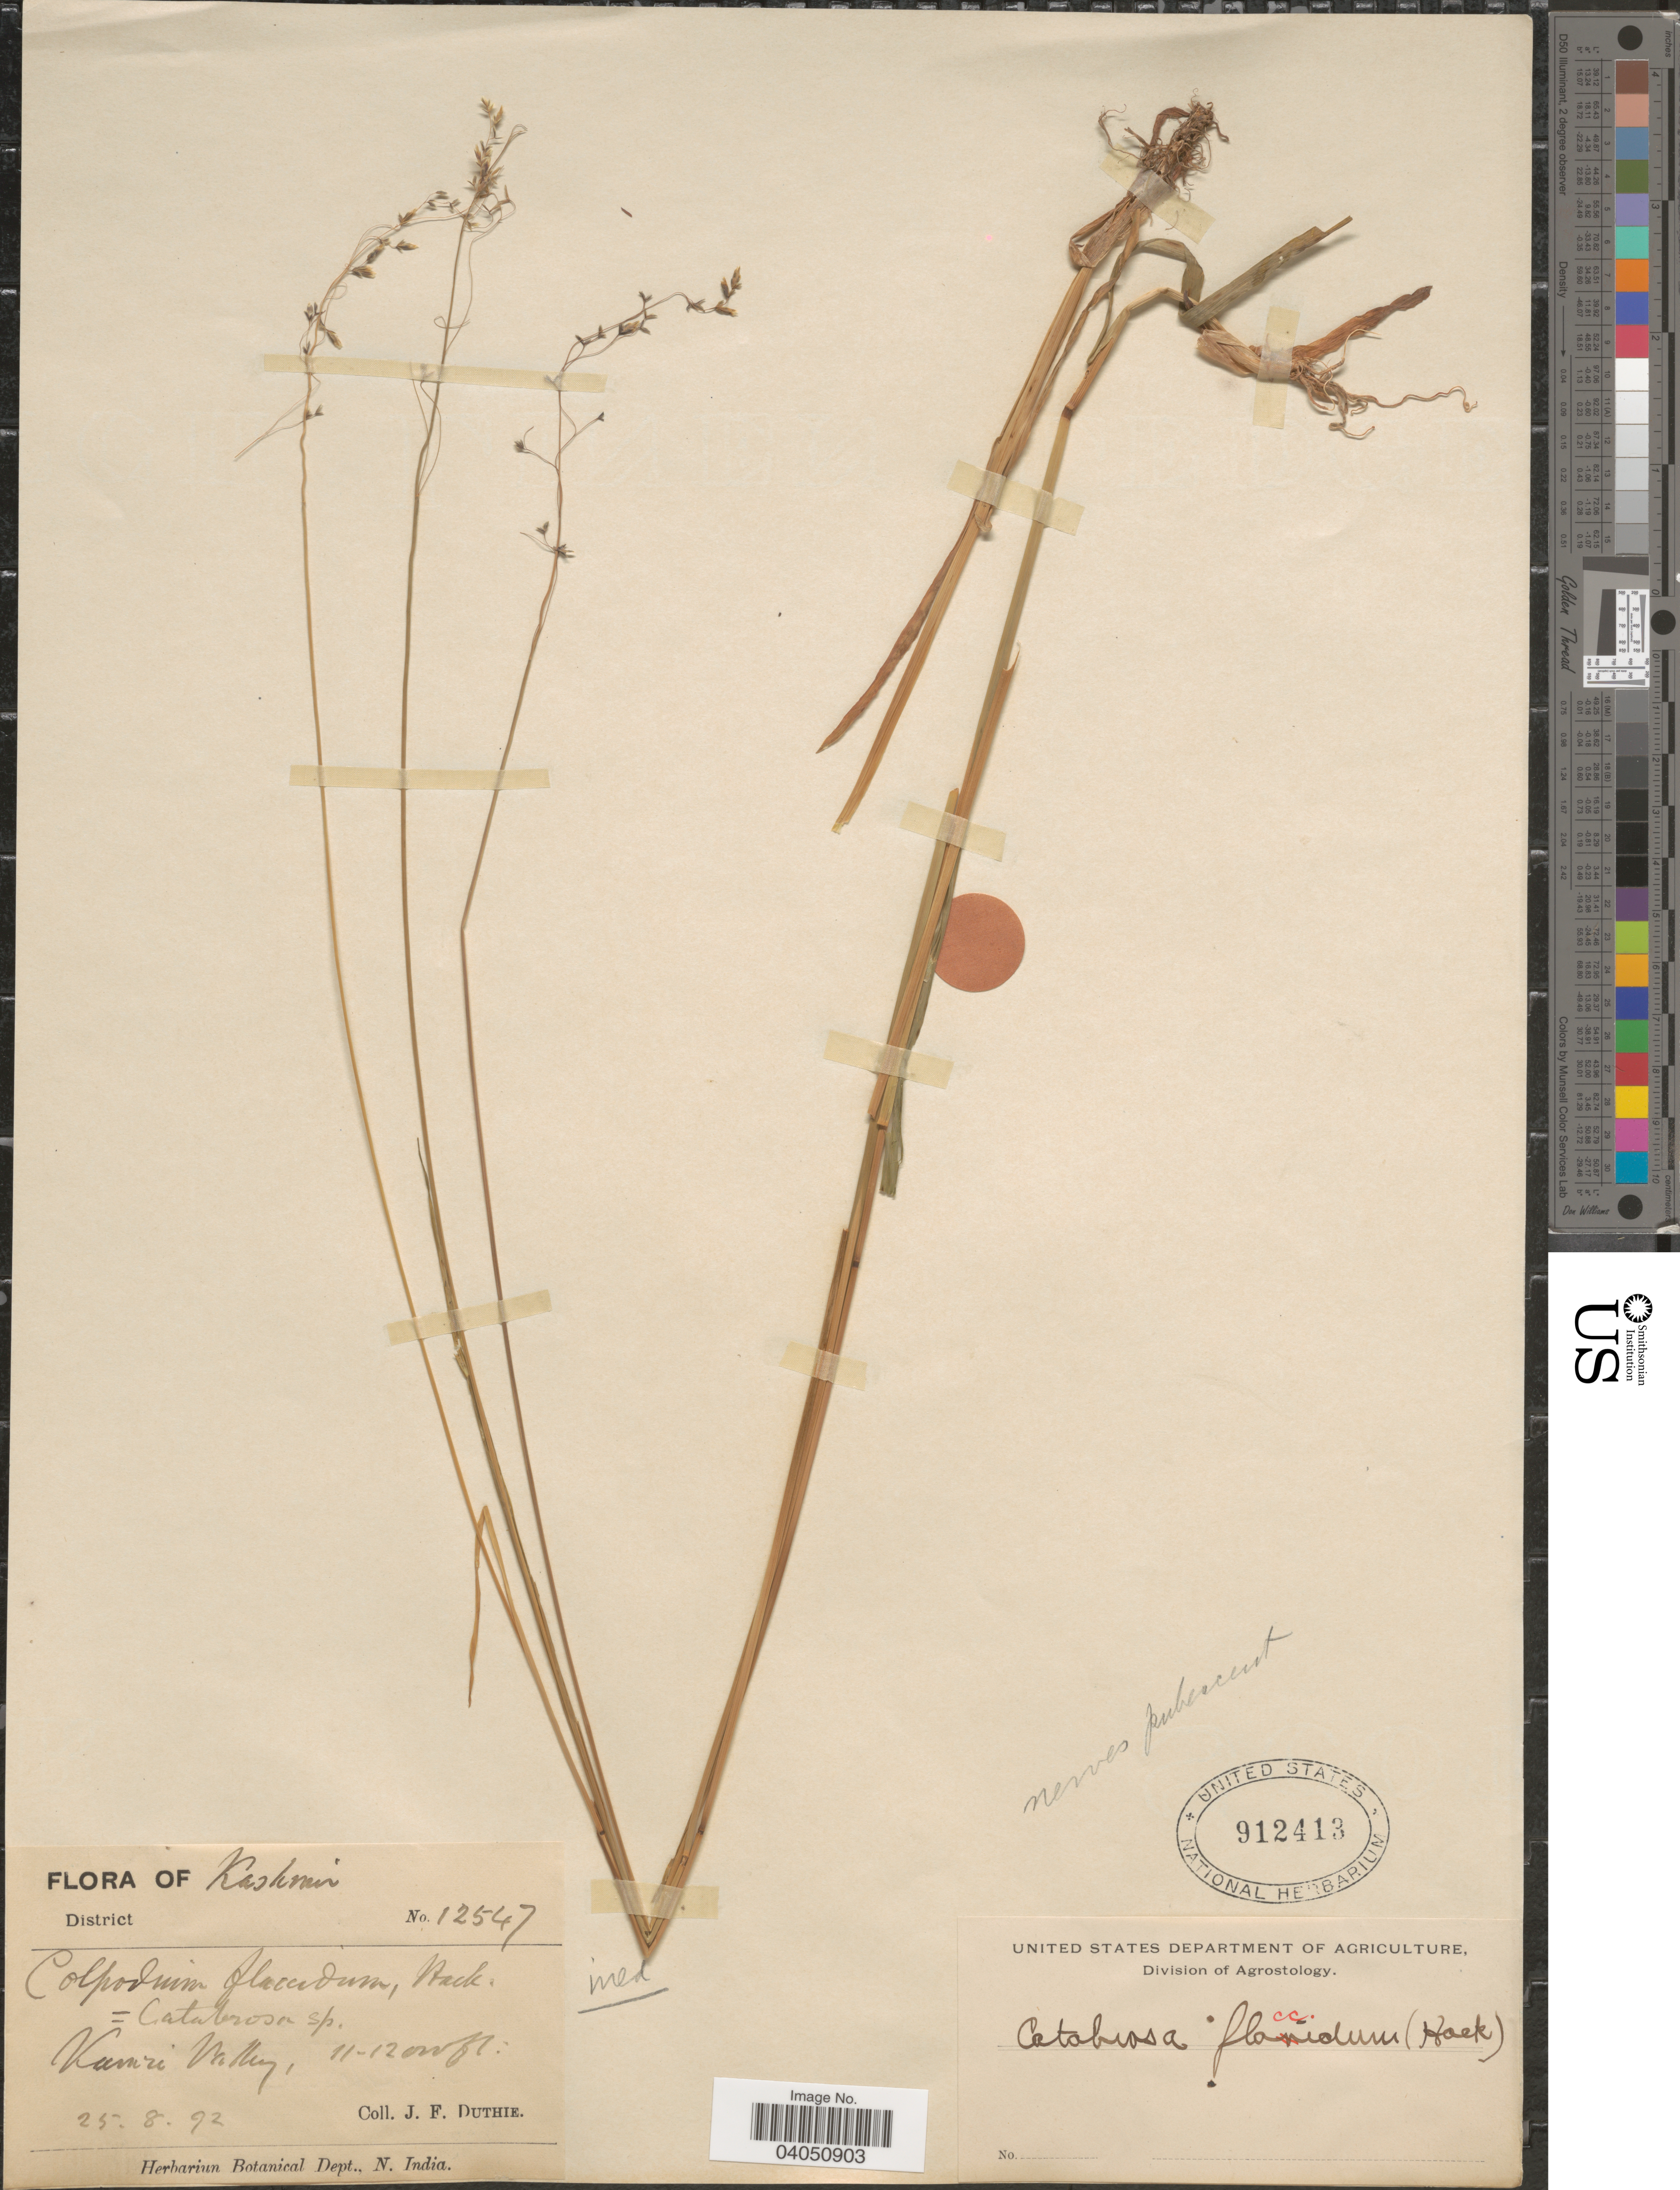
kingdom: Plantae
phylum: Tracheophyta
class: Liliopsida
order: Poales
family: Poaceae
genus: Hyalopoa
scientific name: Hyalopoa nutans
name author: (Griseb.) Tzvelev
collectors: J. F. Duthie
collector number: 12547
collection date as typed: Transcribed d/m/y: 25/8/92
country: India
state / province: Jammu and Kashmir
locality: Kashmir. Kamri Valley.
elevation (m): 3353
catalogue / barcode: US 912413